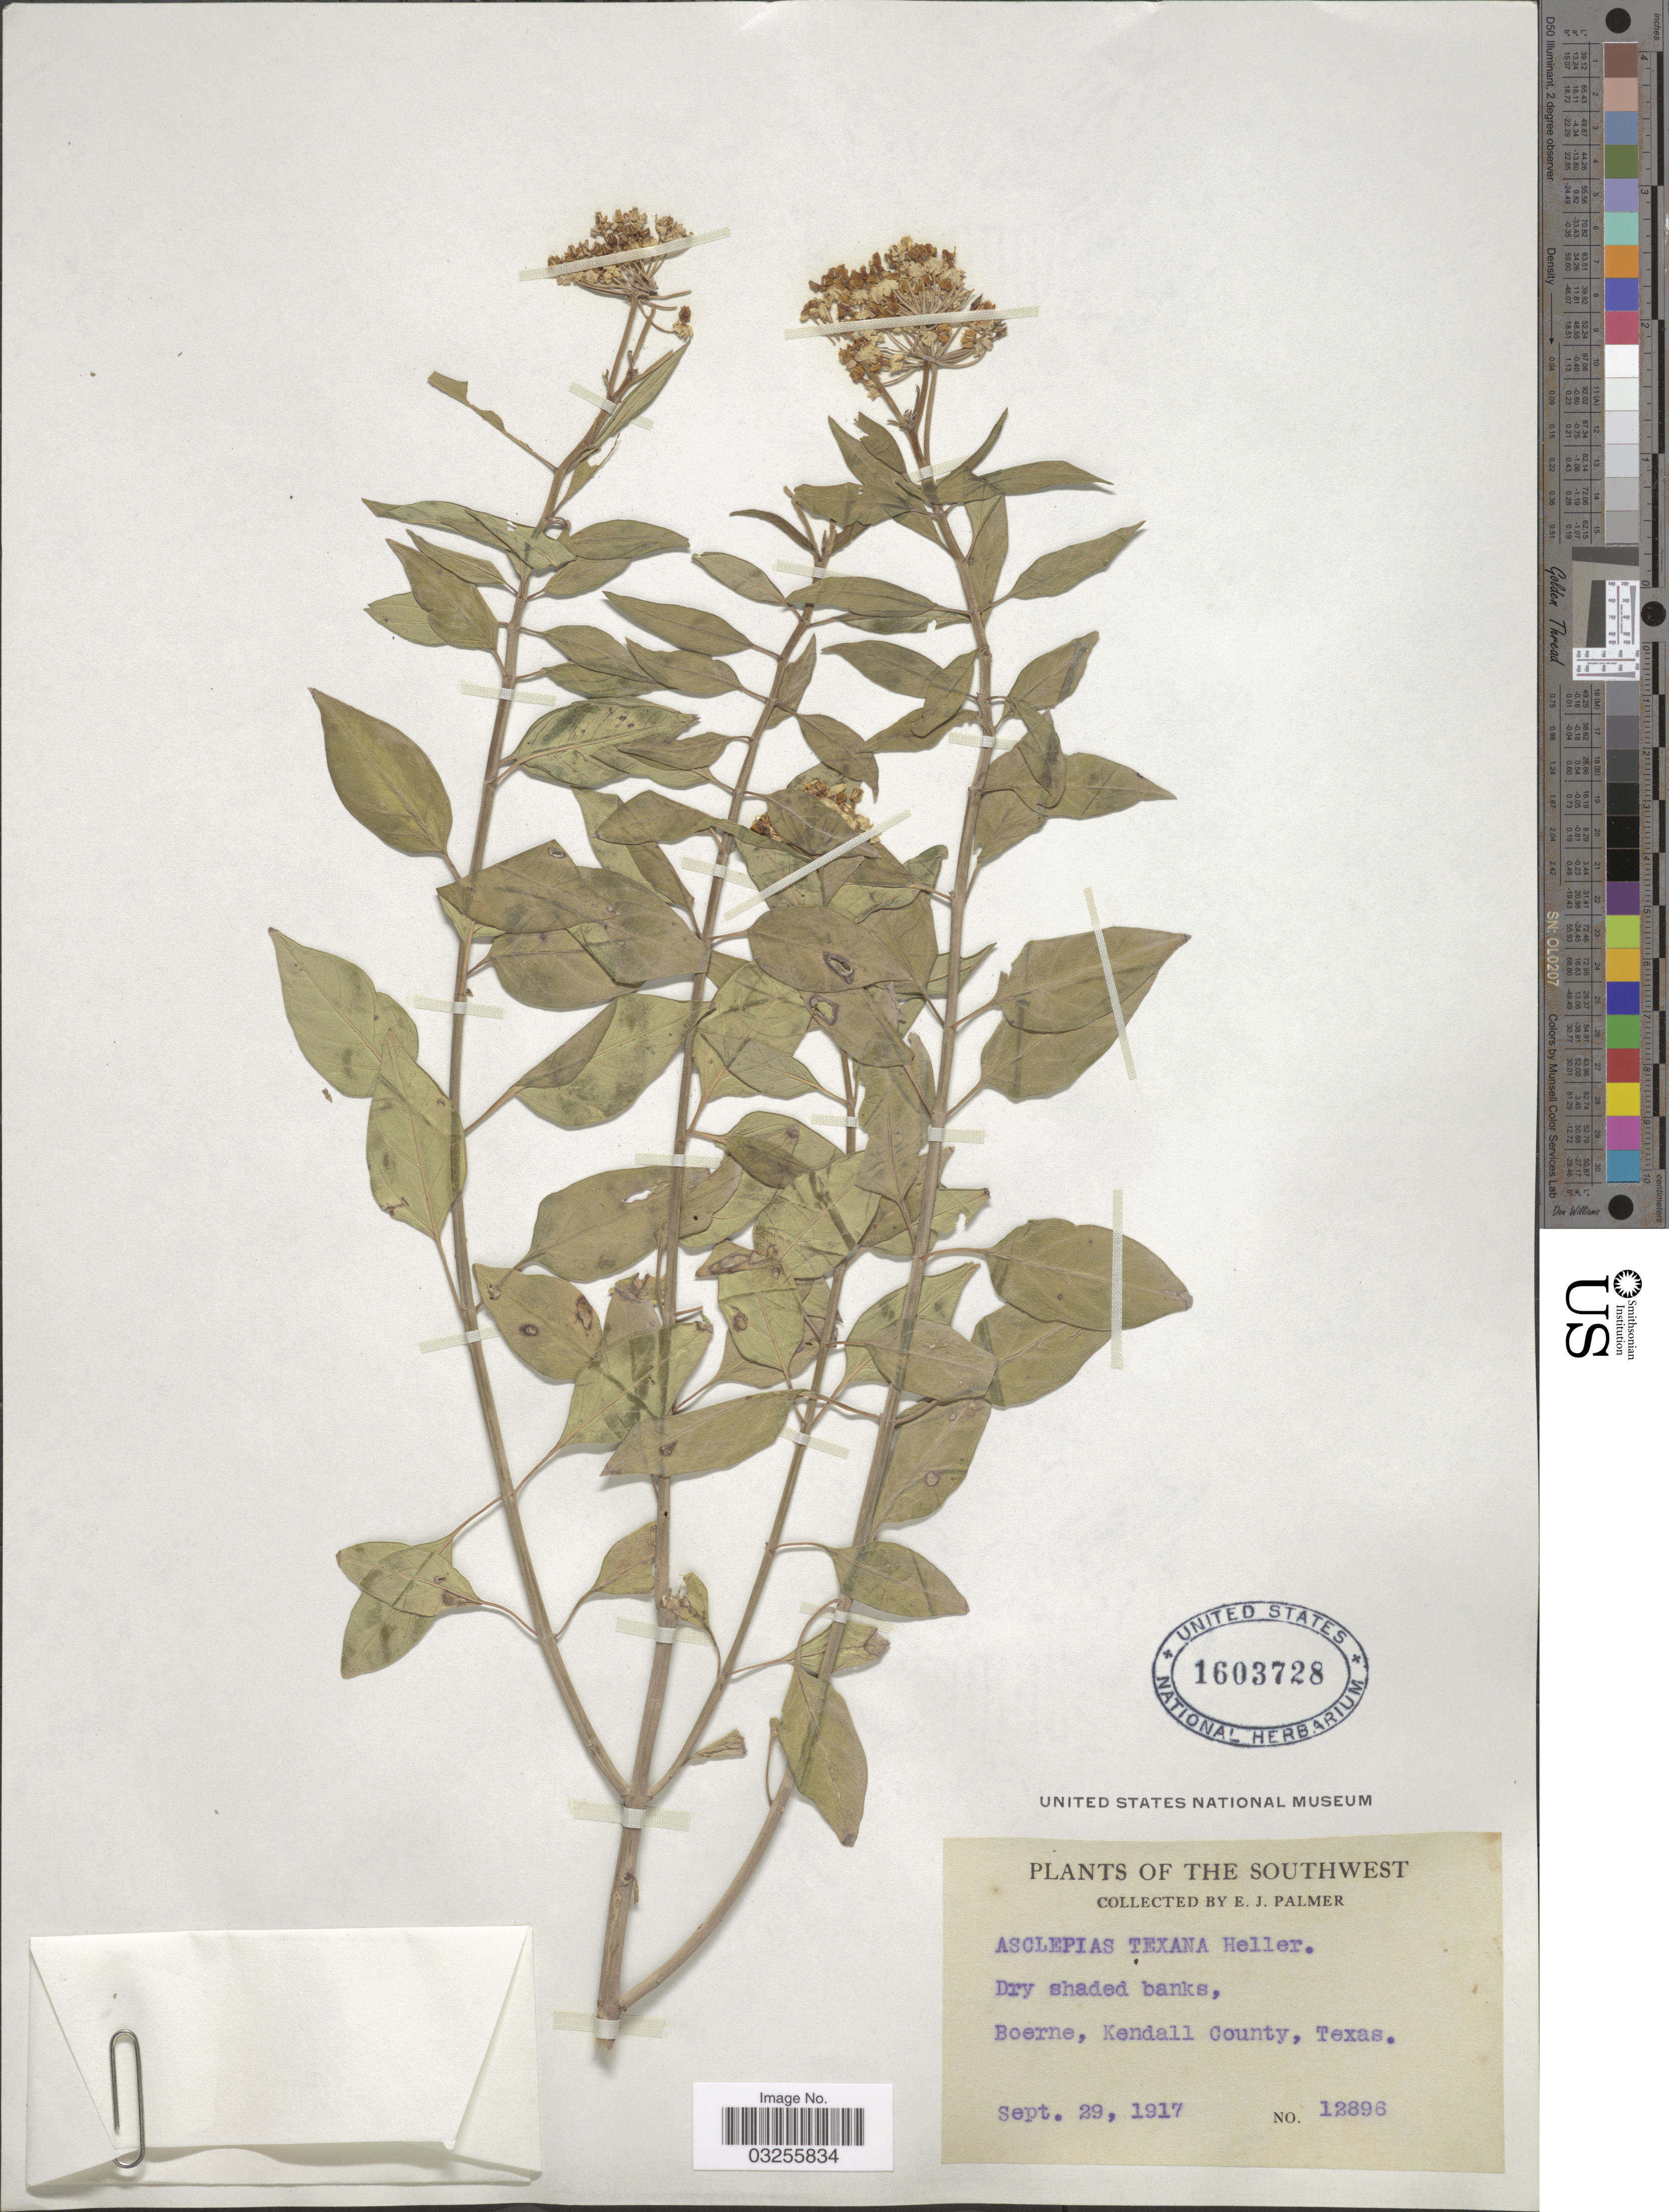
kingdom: Plantae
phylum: Tracheophyta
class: Magnoliopsida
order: Gentianales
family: Apocynaceae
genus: Asclepias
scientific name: Asclepias texana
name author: A. Heller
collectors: E. J. Palmer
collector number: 12896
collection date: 1917-09-29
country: United States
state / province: Texas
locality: The Southwest. Boerne, Kendall County.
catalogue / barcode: US 1603728